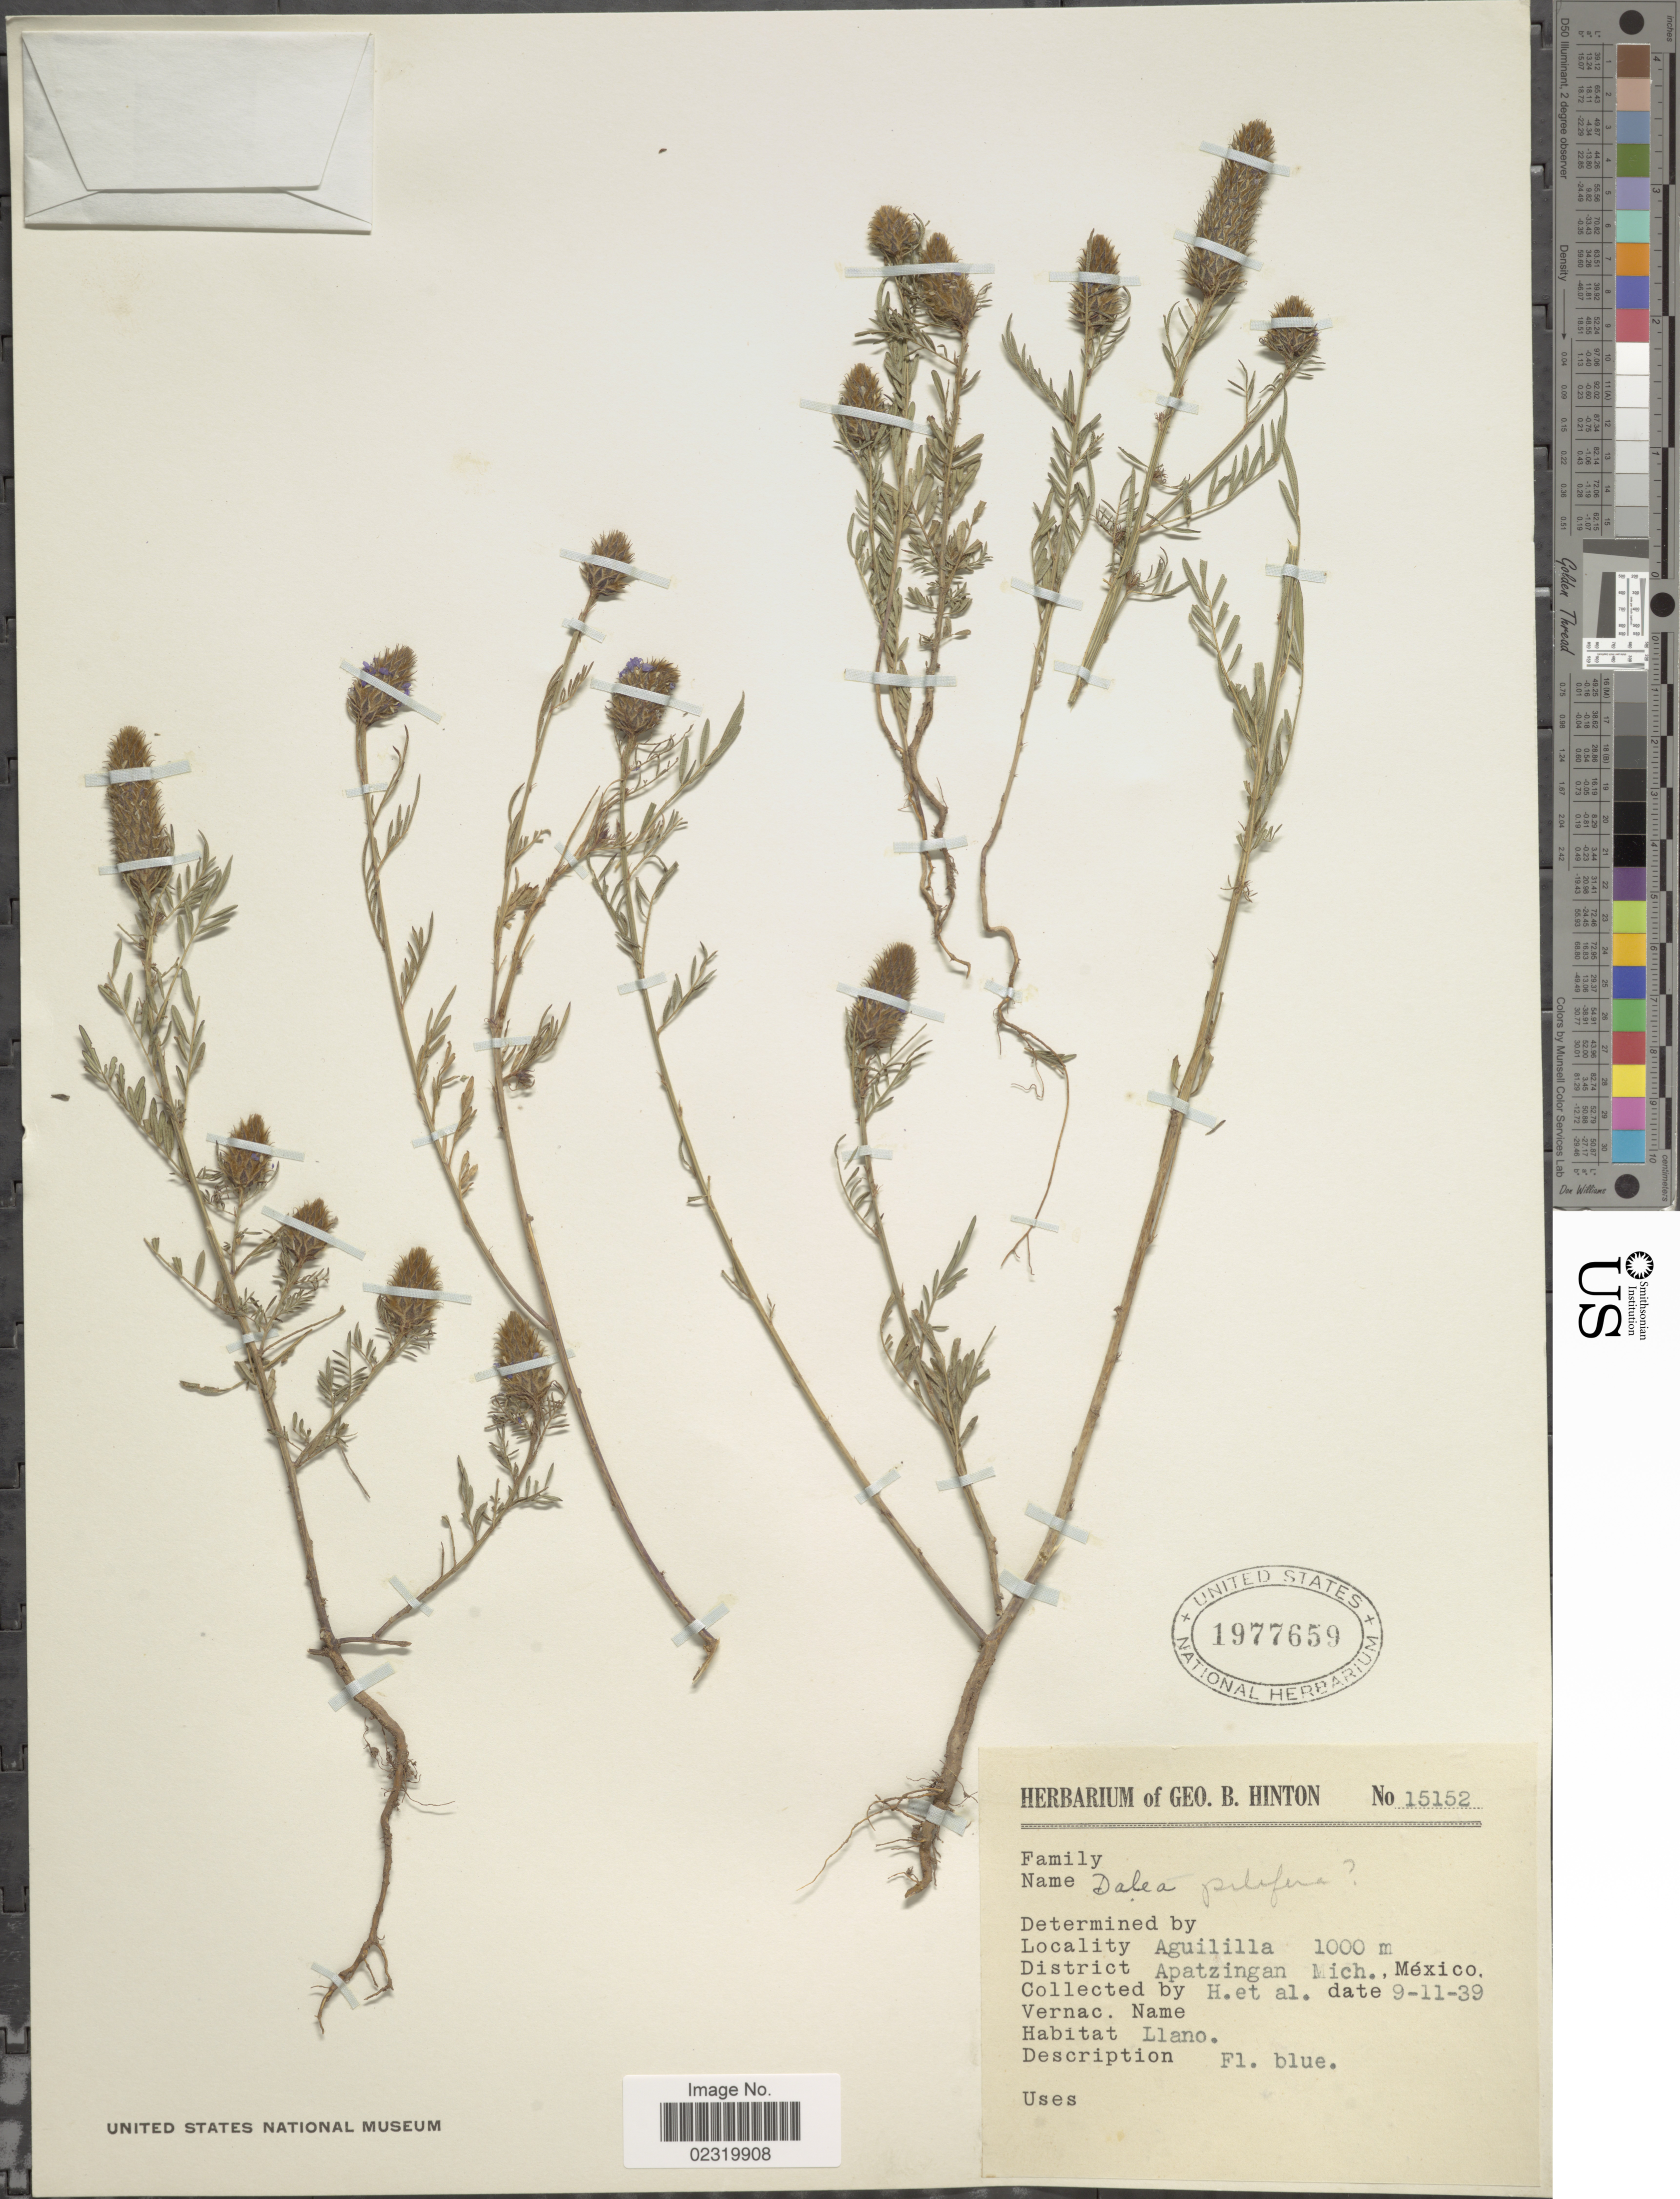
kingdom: Plantae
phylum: Tracheophyta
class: Magnoliopsida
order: Fabales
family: Fabaceae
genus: Dalea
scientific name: Dalea reclinata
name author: (Cav.) Willd.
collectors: G. B. Hinton & et al.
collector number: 15152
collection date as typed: Transcribed d/m/y: 11/9/39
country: Mexico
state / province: Michoacán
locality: Aguililla. District Apatzingen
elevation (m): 1000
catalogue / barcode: US 1977659